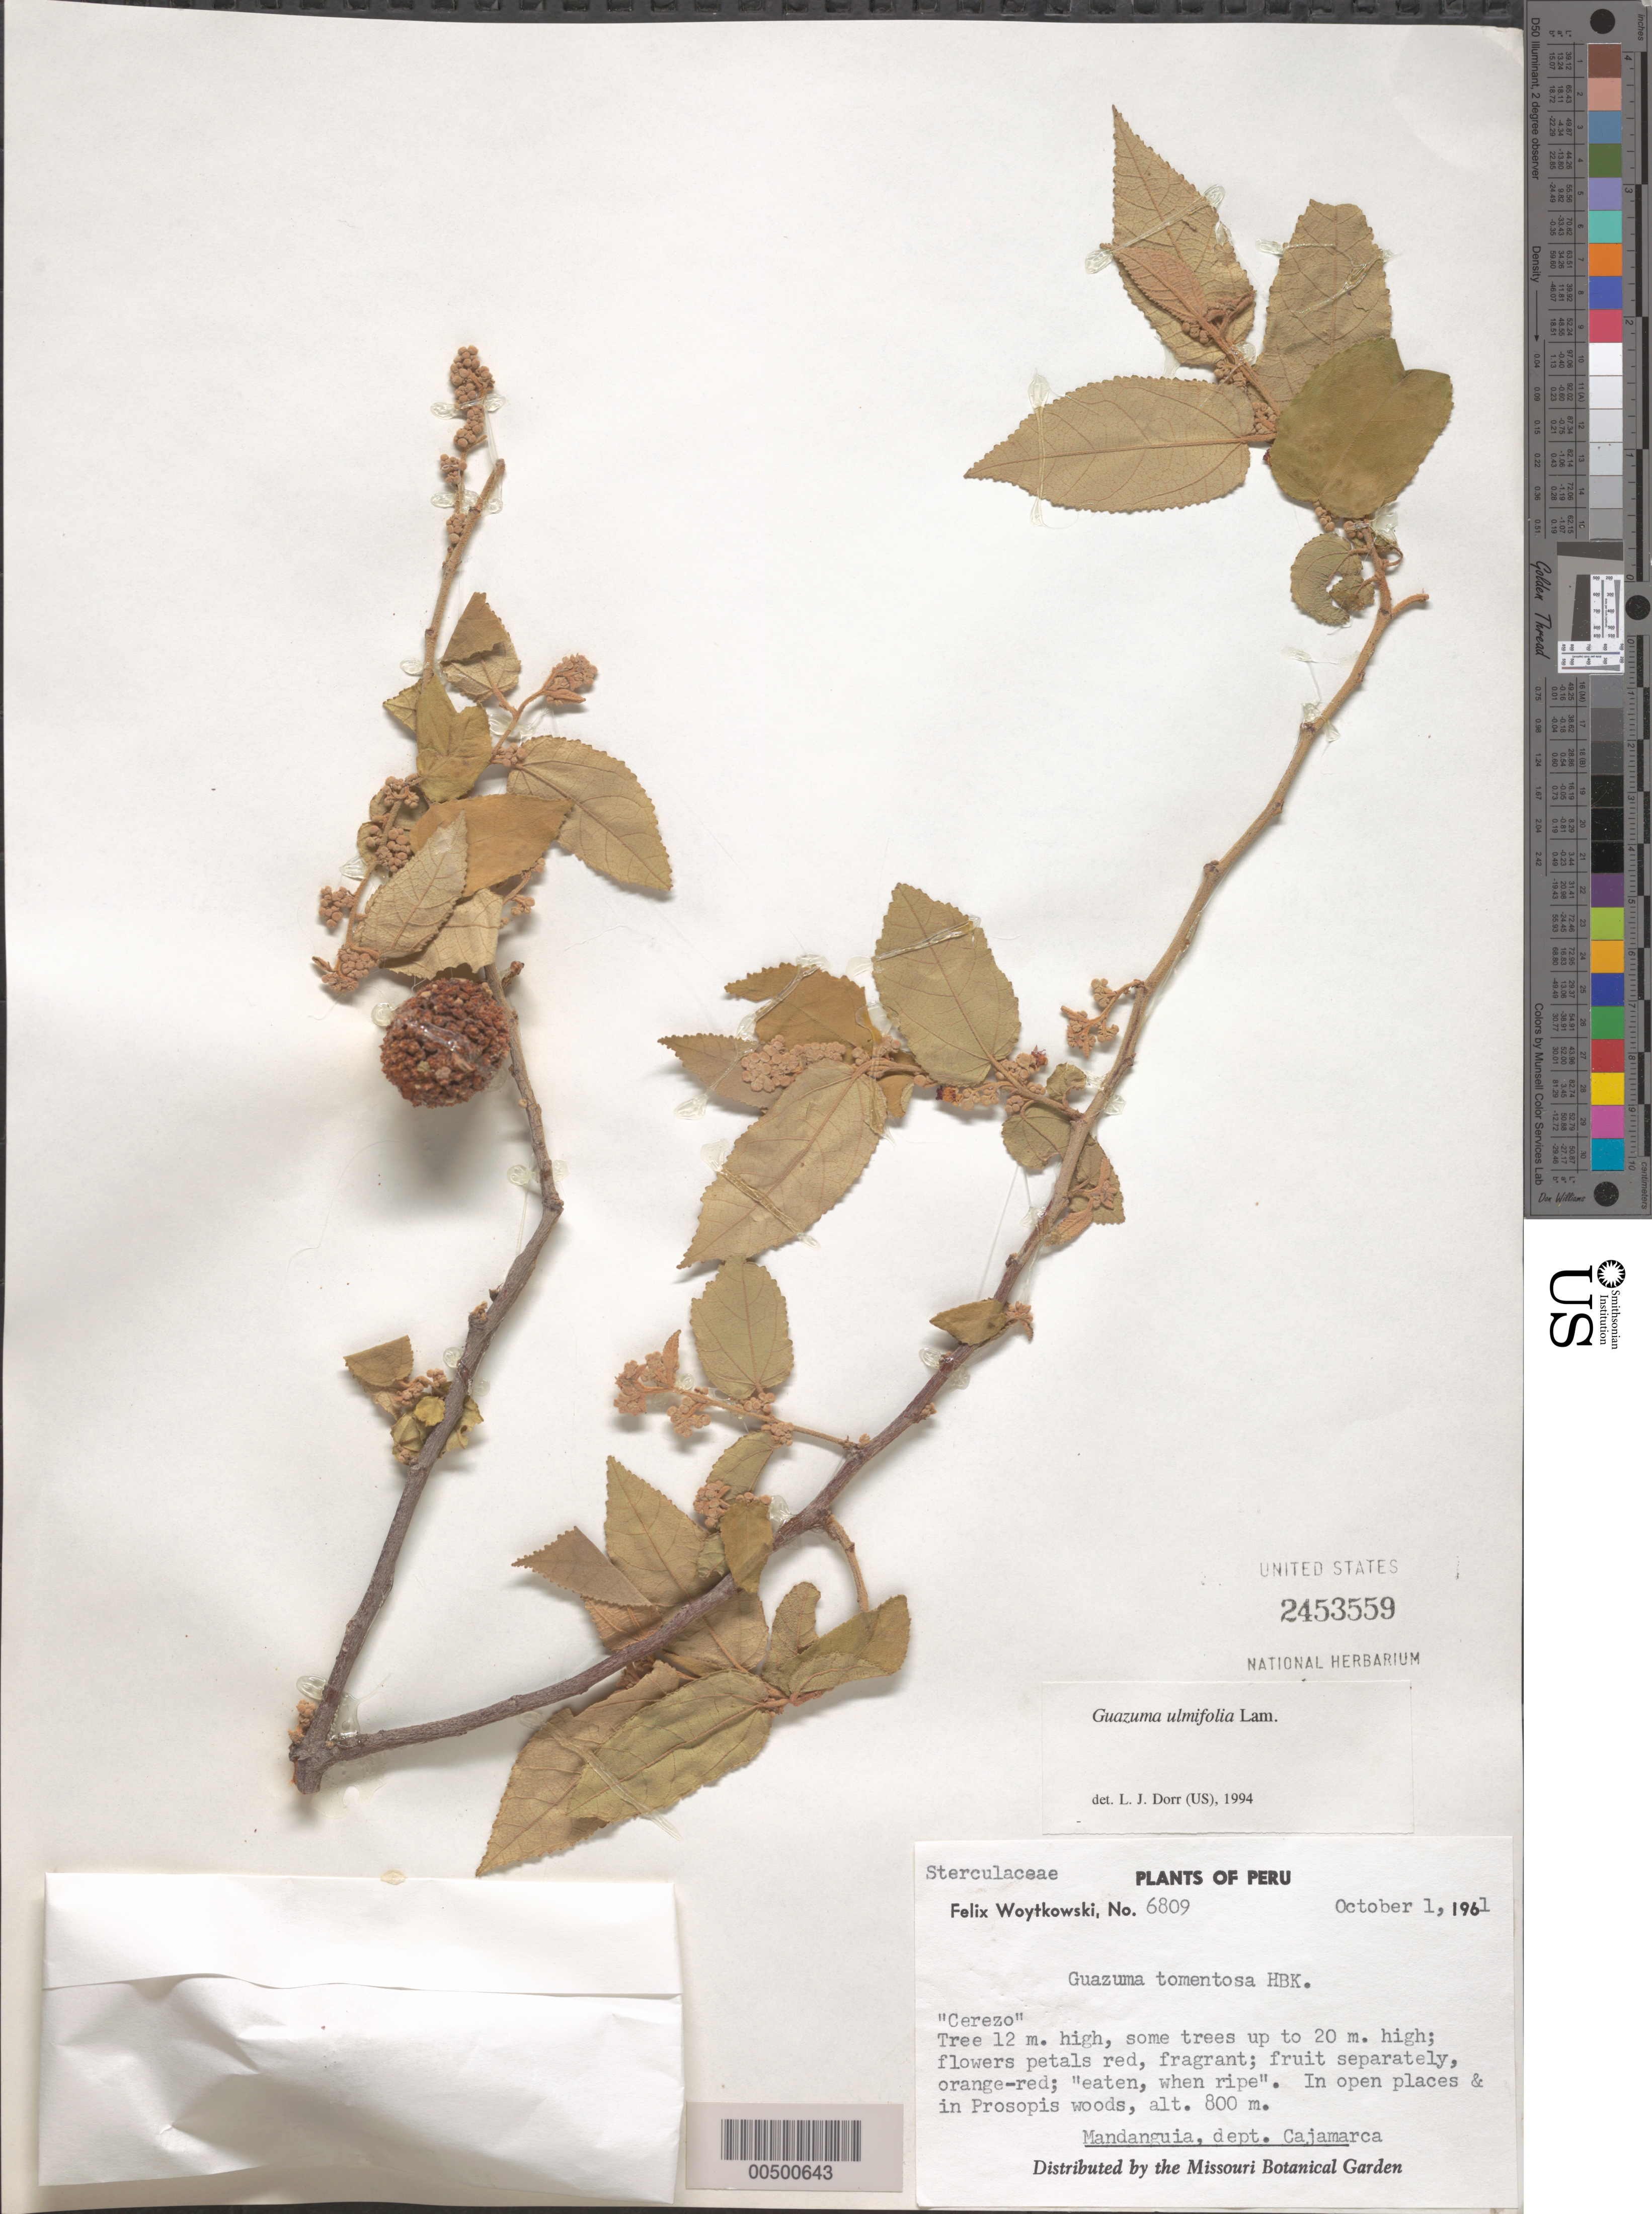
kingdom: Plantae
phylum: Tracheophyta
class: Magnoliopsida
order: Malvales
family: Malvaceae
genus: Guazuma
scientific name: Guazuma ulmifolia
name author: Lam.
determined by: Dorr, L. J., (BOT), Smithsonian Institution - National Museum of Natural History (UNITED STATES)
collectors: F. Woytkowski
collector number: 6809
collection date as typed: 01 Oct 1961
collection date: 1961-10-01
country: Peru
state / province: Cajamarca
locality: Mandanguia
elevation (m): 800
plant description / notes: Common name: Cerezo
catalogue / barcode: US 2453559